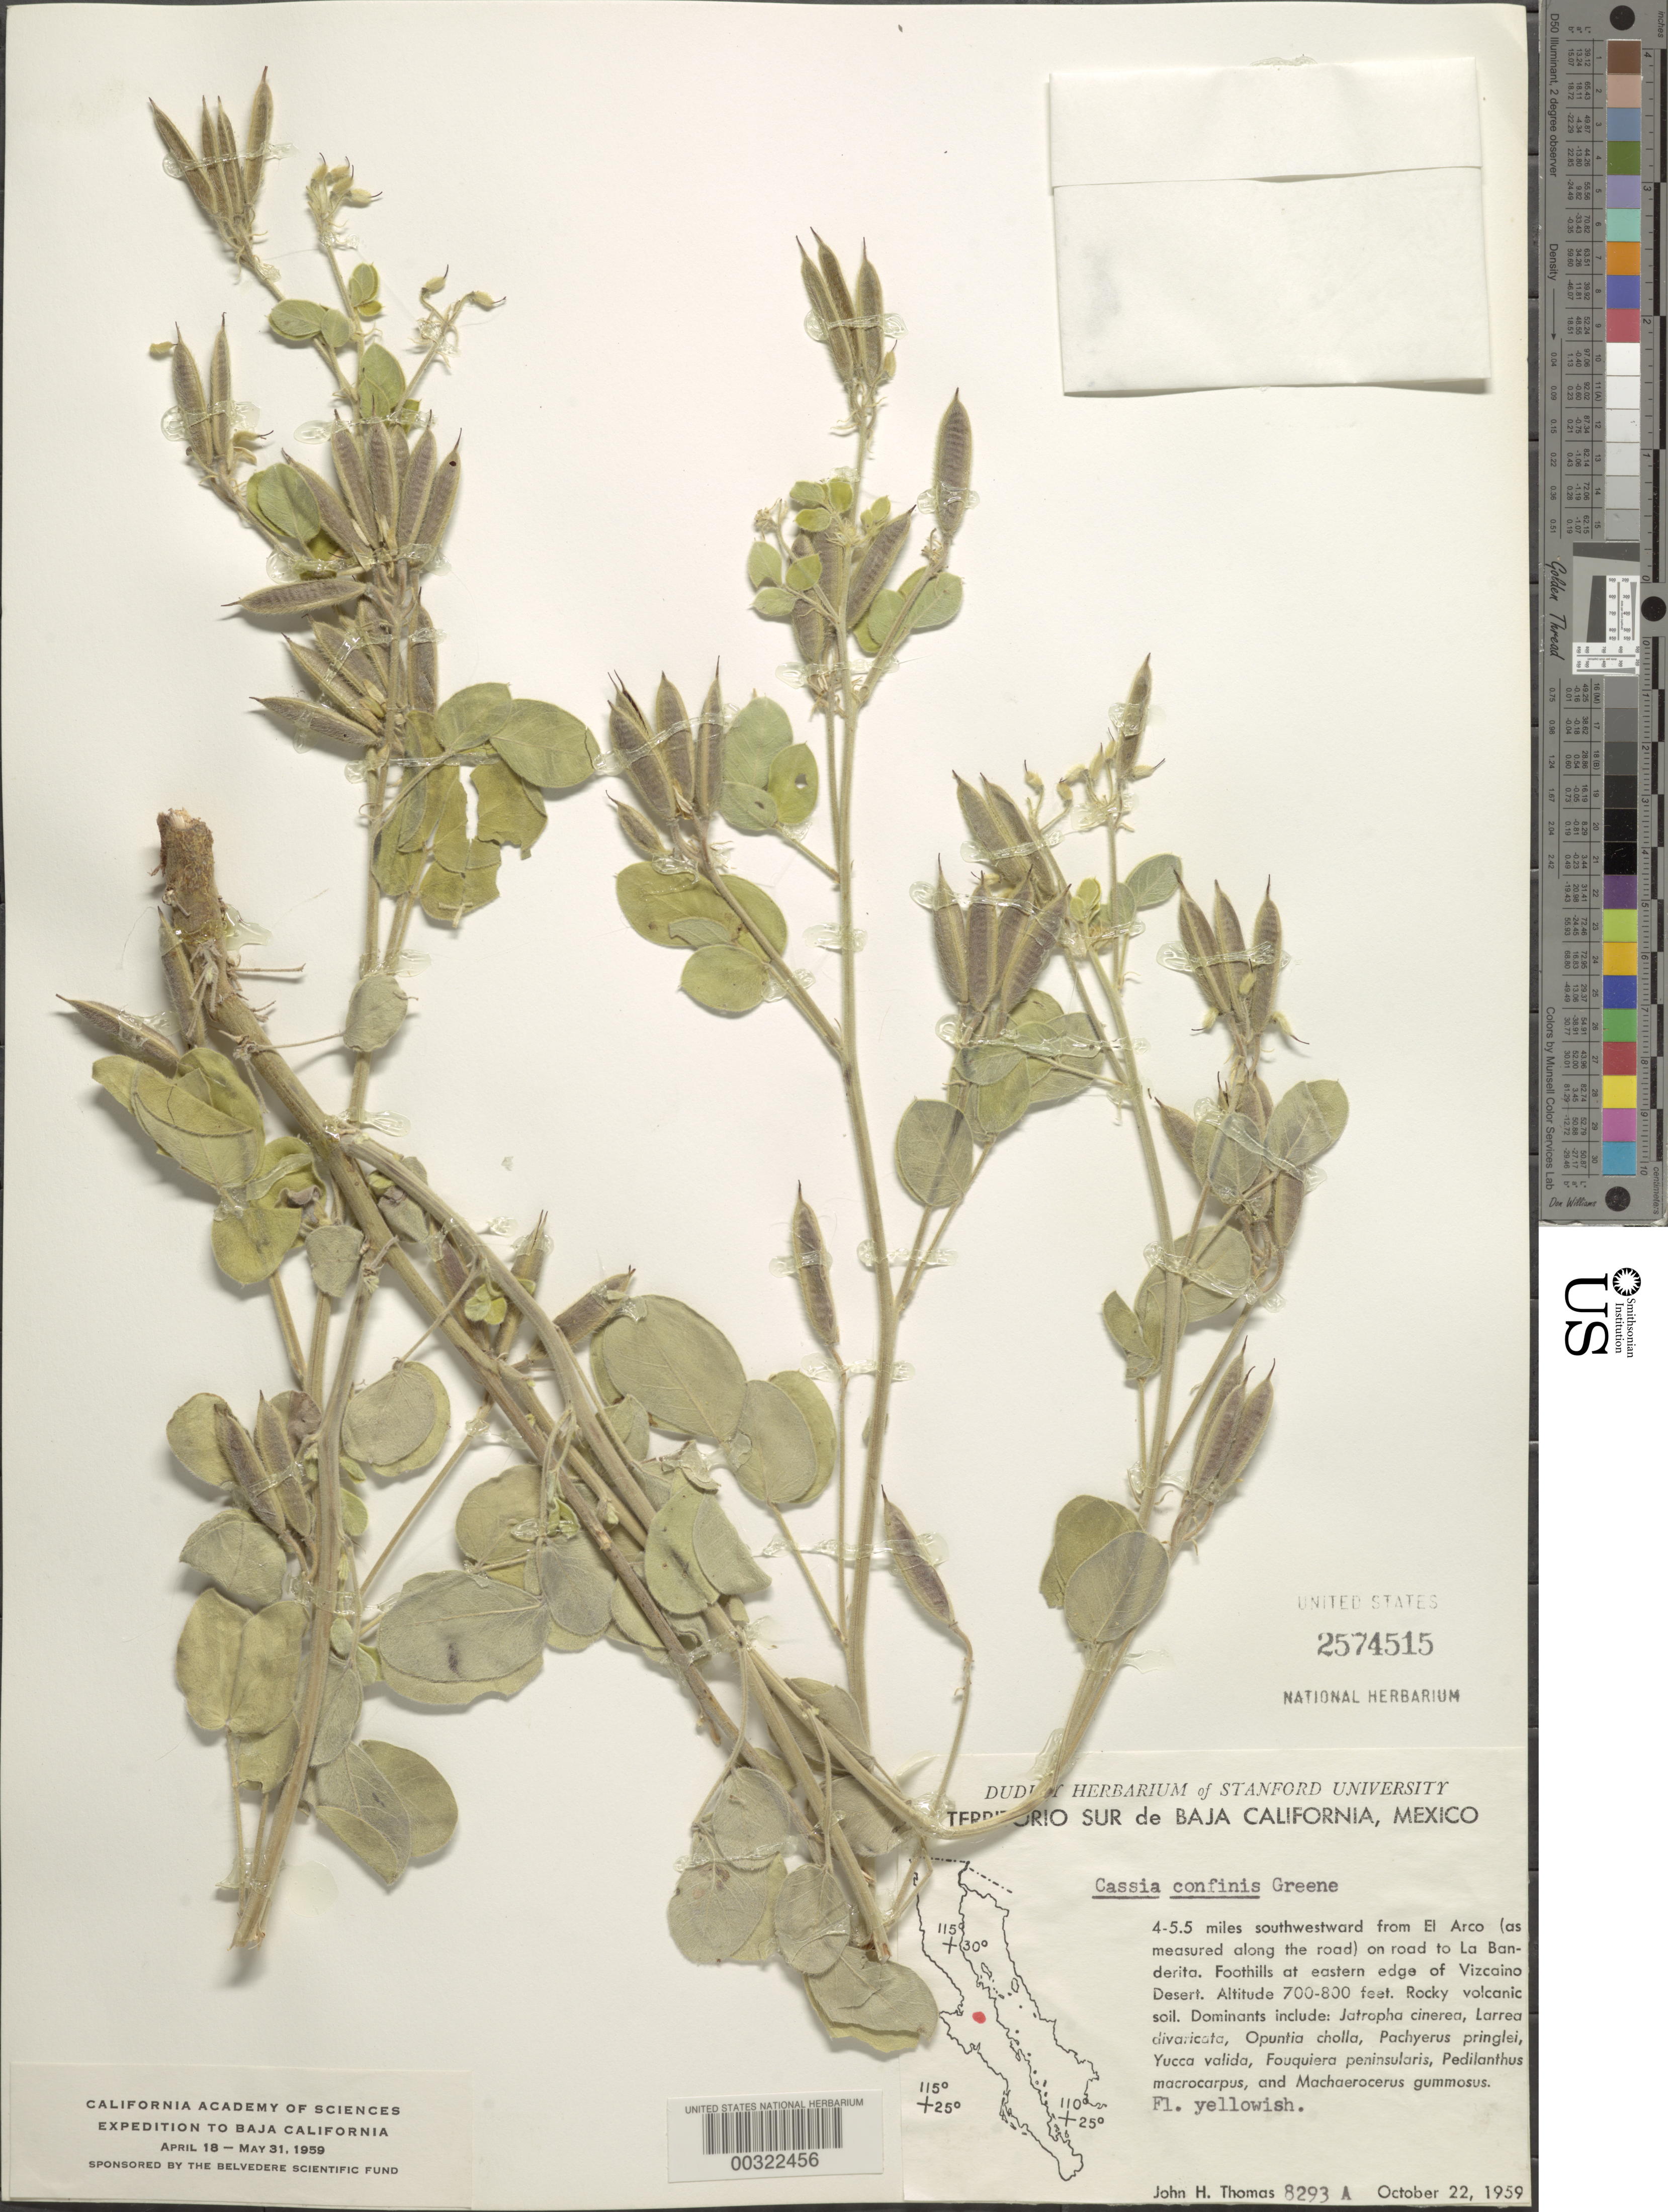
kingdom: Plantae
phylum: Tracheophyta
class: Magnoliopsida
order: Fabales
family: Fabaceae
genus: Senna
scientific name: Senna confinis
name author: (Greene) H.S. Irwin & Barneby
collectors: J. H. Thomas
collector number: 8293a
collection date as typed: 22 Oct 1959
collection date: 1959-10-22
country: Mexico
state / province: Baja California Sur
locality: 4-5.5 mi SW from El Arco on road to La Banderita; foot hills at eastern edge of Vizcaino Desert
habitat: Rocky volcanic soil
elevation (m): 213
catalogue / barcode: US 2574515